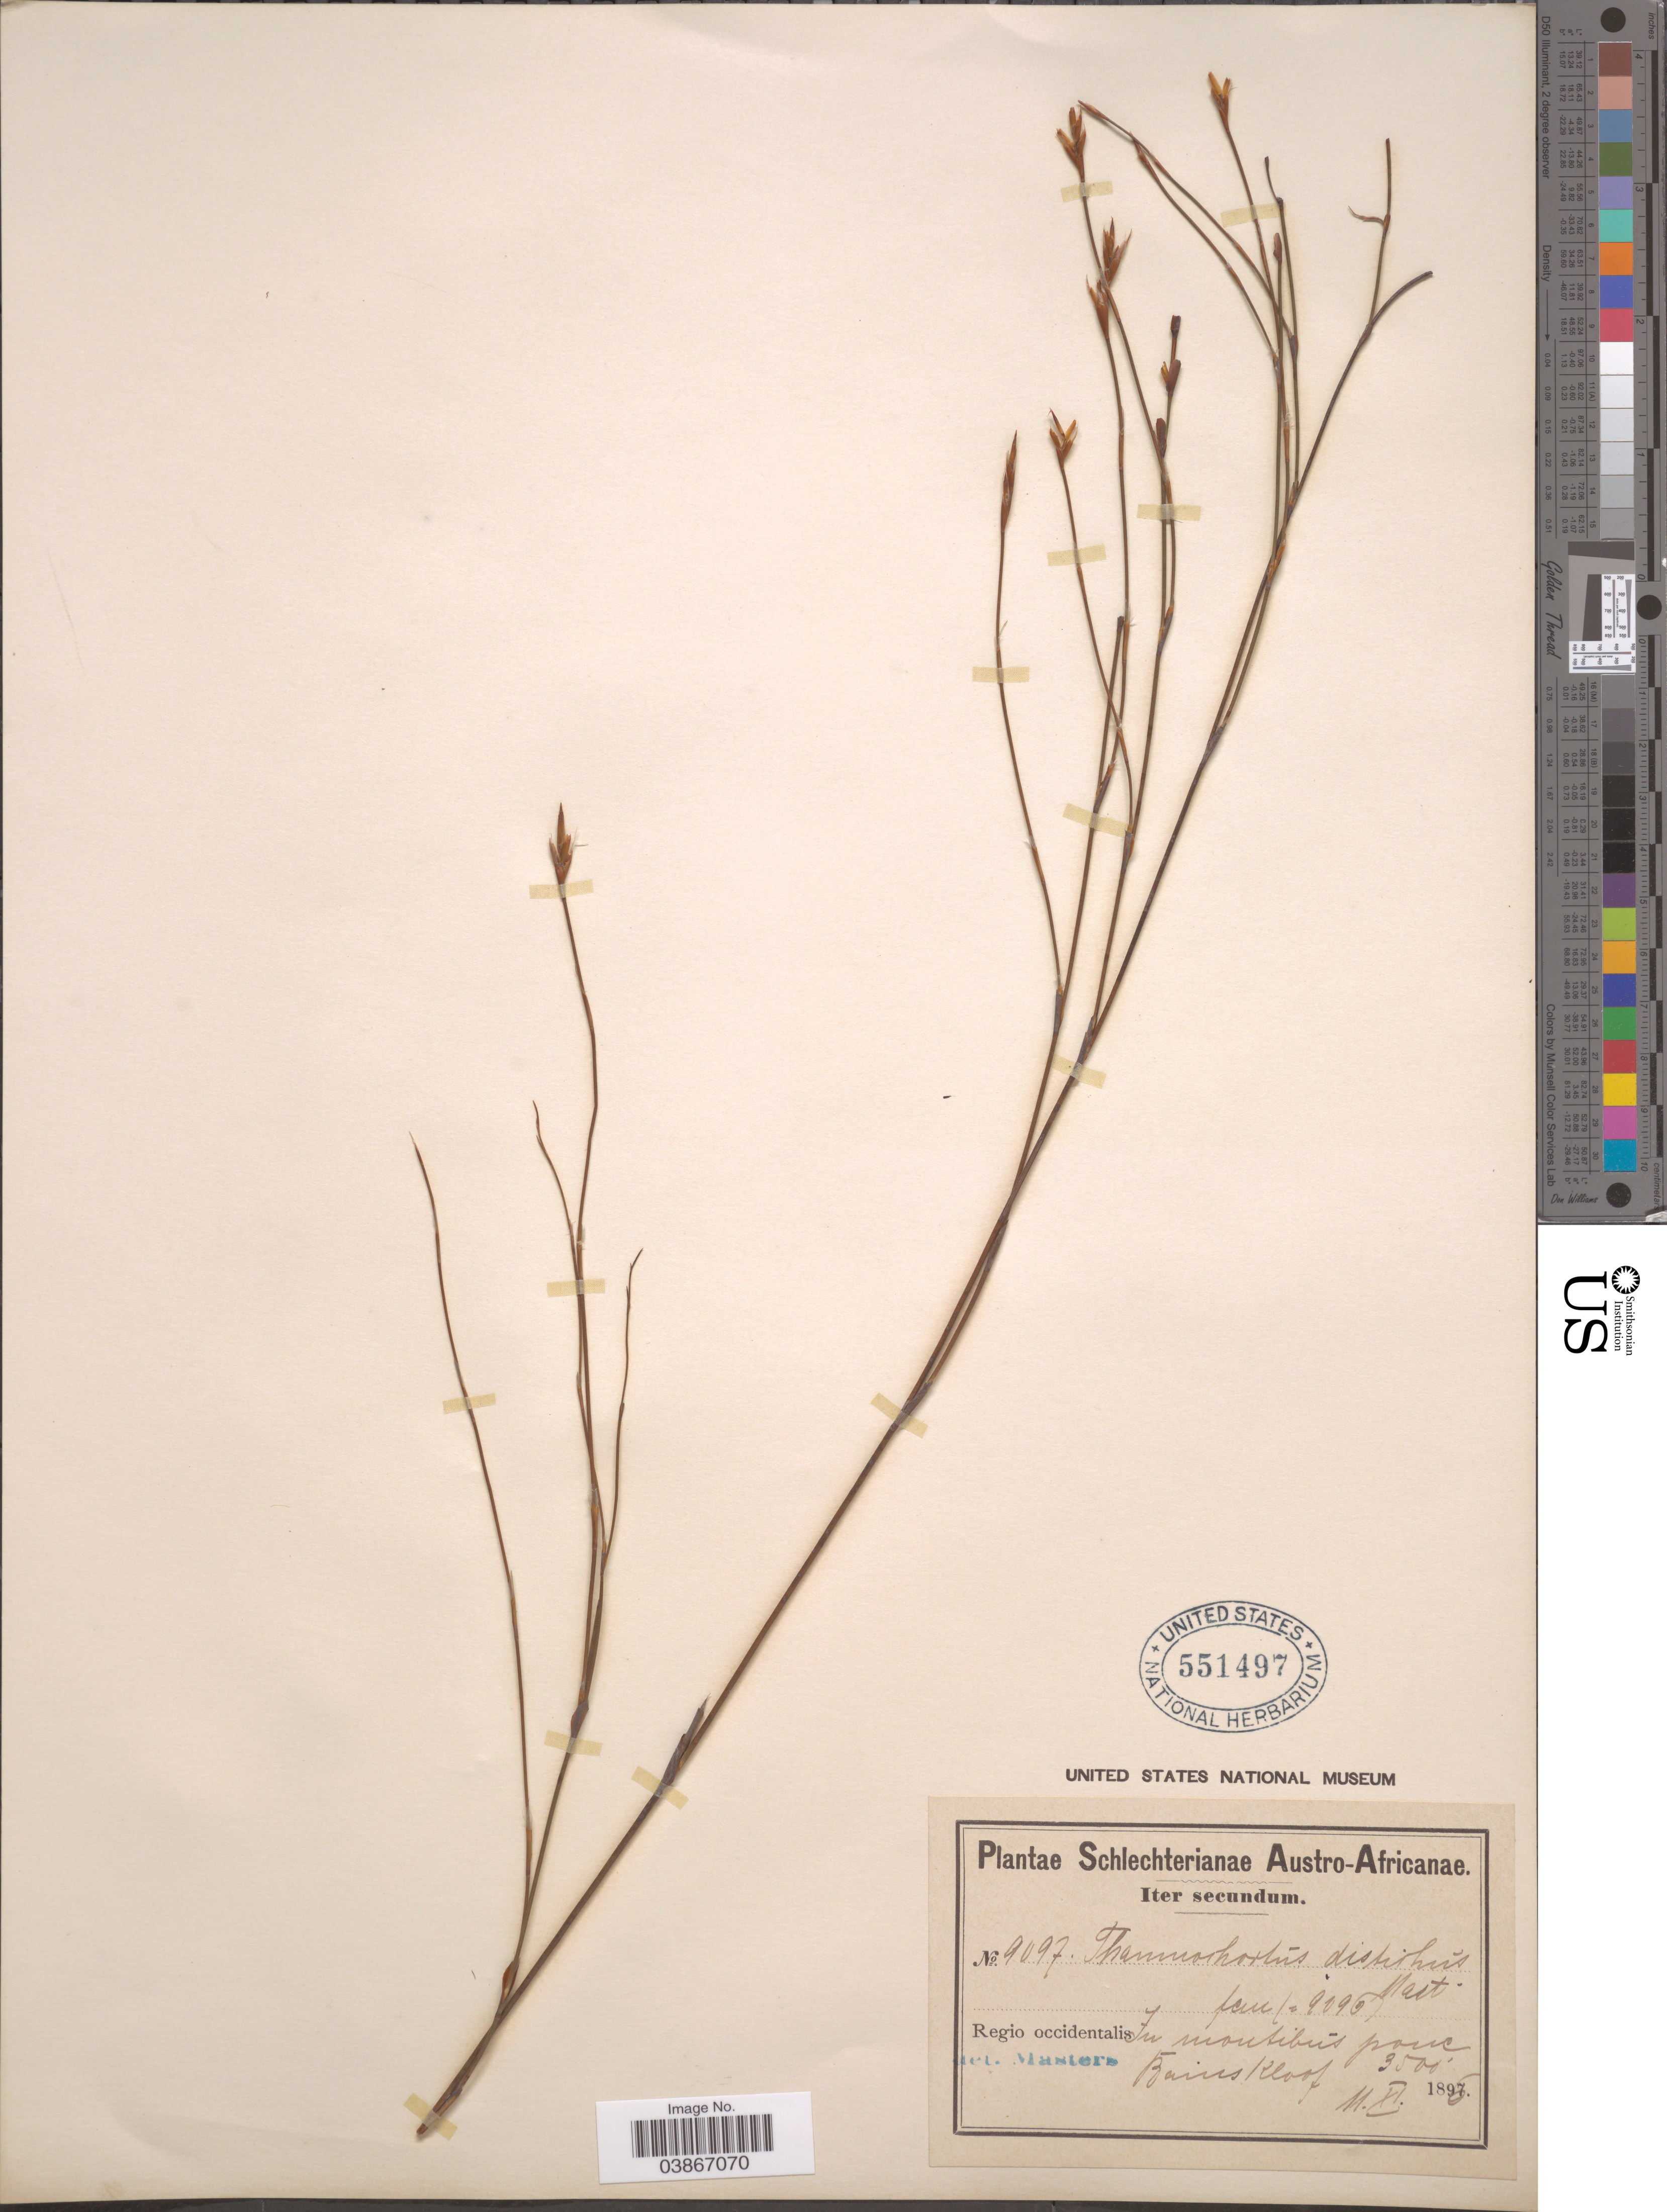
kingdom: Plantae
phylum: Tracheophyta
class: Liliopsida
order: Poales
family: Restionaceae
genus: Thamnochortus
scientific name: Thamnochortus distichus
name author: (Rottb.) Mast.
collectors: Schlechter, --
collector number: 9097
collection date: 1896-11-11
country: South Africa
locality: Austro-Africanae. Regio occidentalis In montibus prone Bains Kloof.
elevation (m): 1067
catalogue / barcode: US 551497